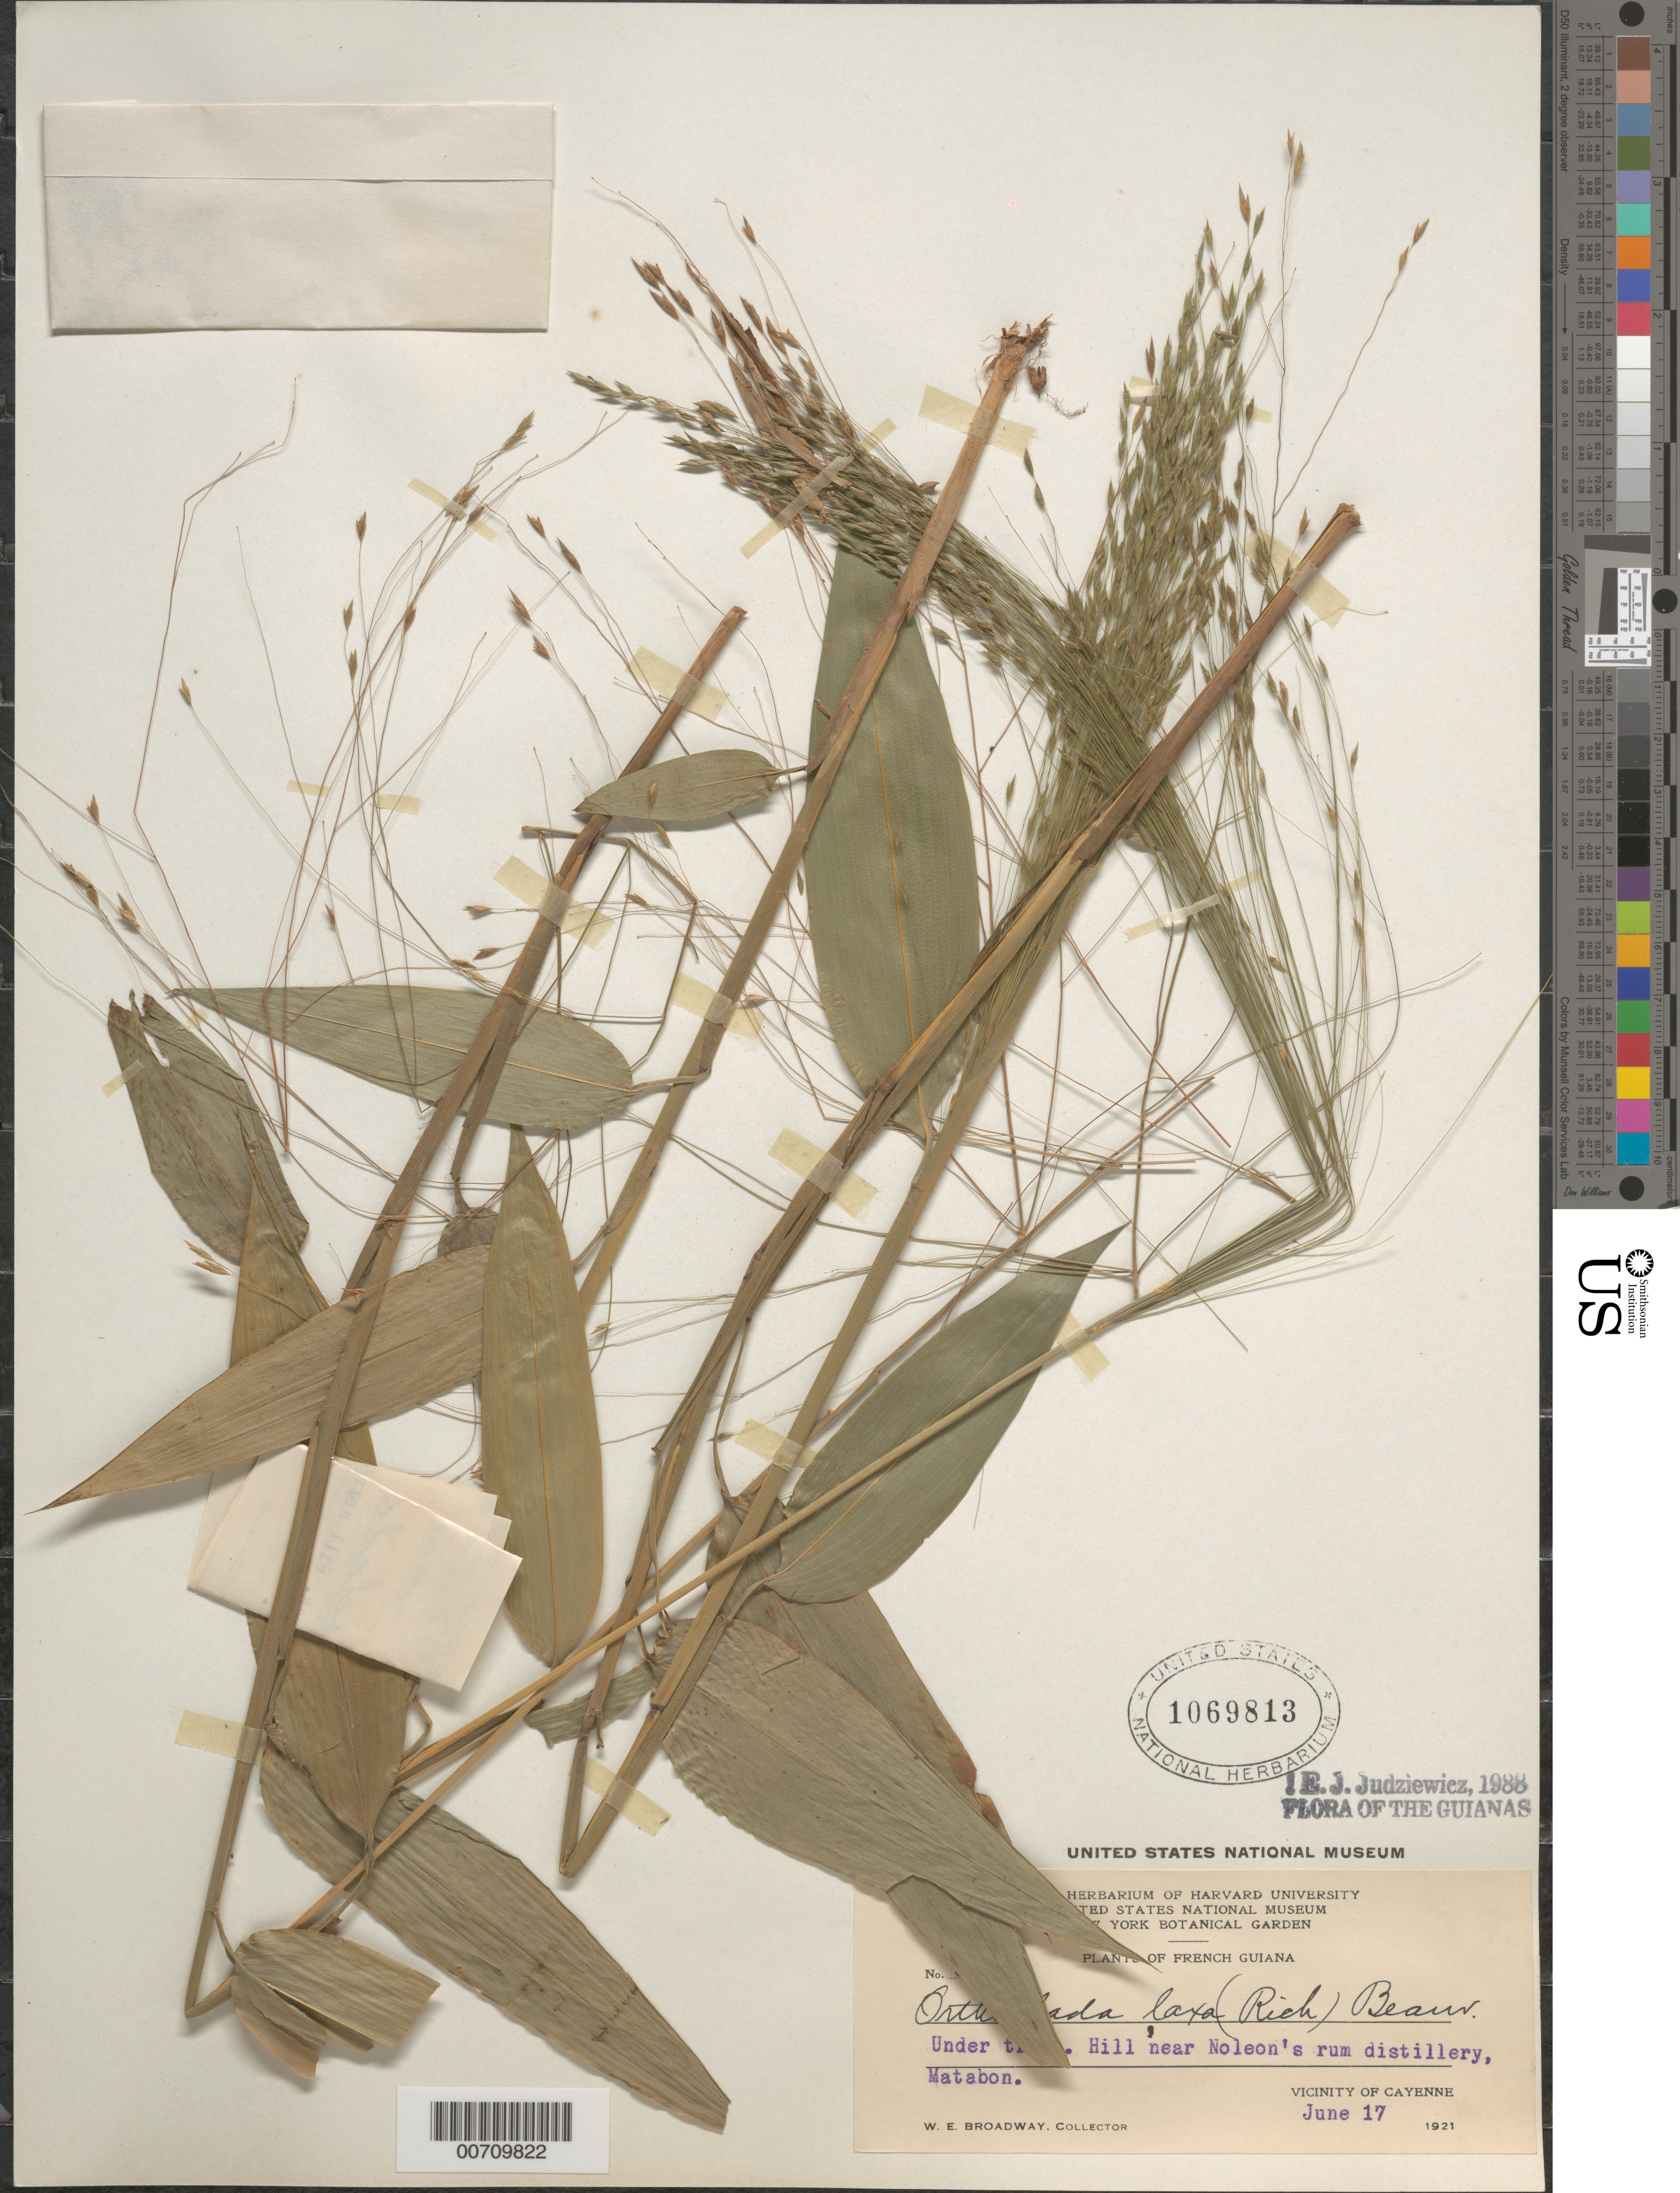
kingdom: Plantae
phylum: Tracheophyta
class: Liliopsida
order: Poales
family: Poaceae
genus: Orthoclada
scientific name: Orthoclada laxa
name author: P. Beauv.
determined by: Judziewicz, E. J.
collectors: W. E. Broadway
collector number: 517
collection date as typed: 17-Jun-21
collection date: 1921-06-17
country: French Guiana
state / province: Cayenne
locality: Cayenne, vic., hill near Nolean's distillery, Matabon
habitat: Under tree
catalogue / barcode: US 1069813